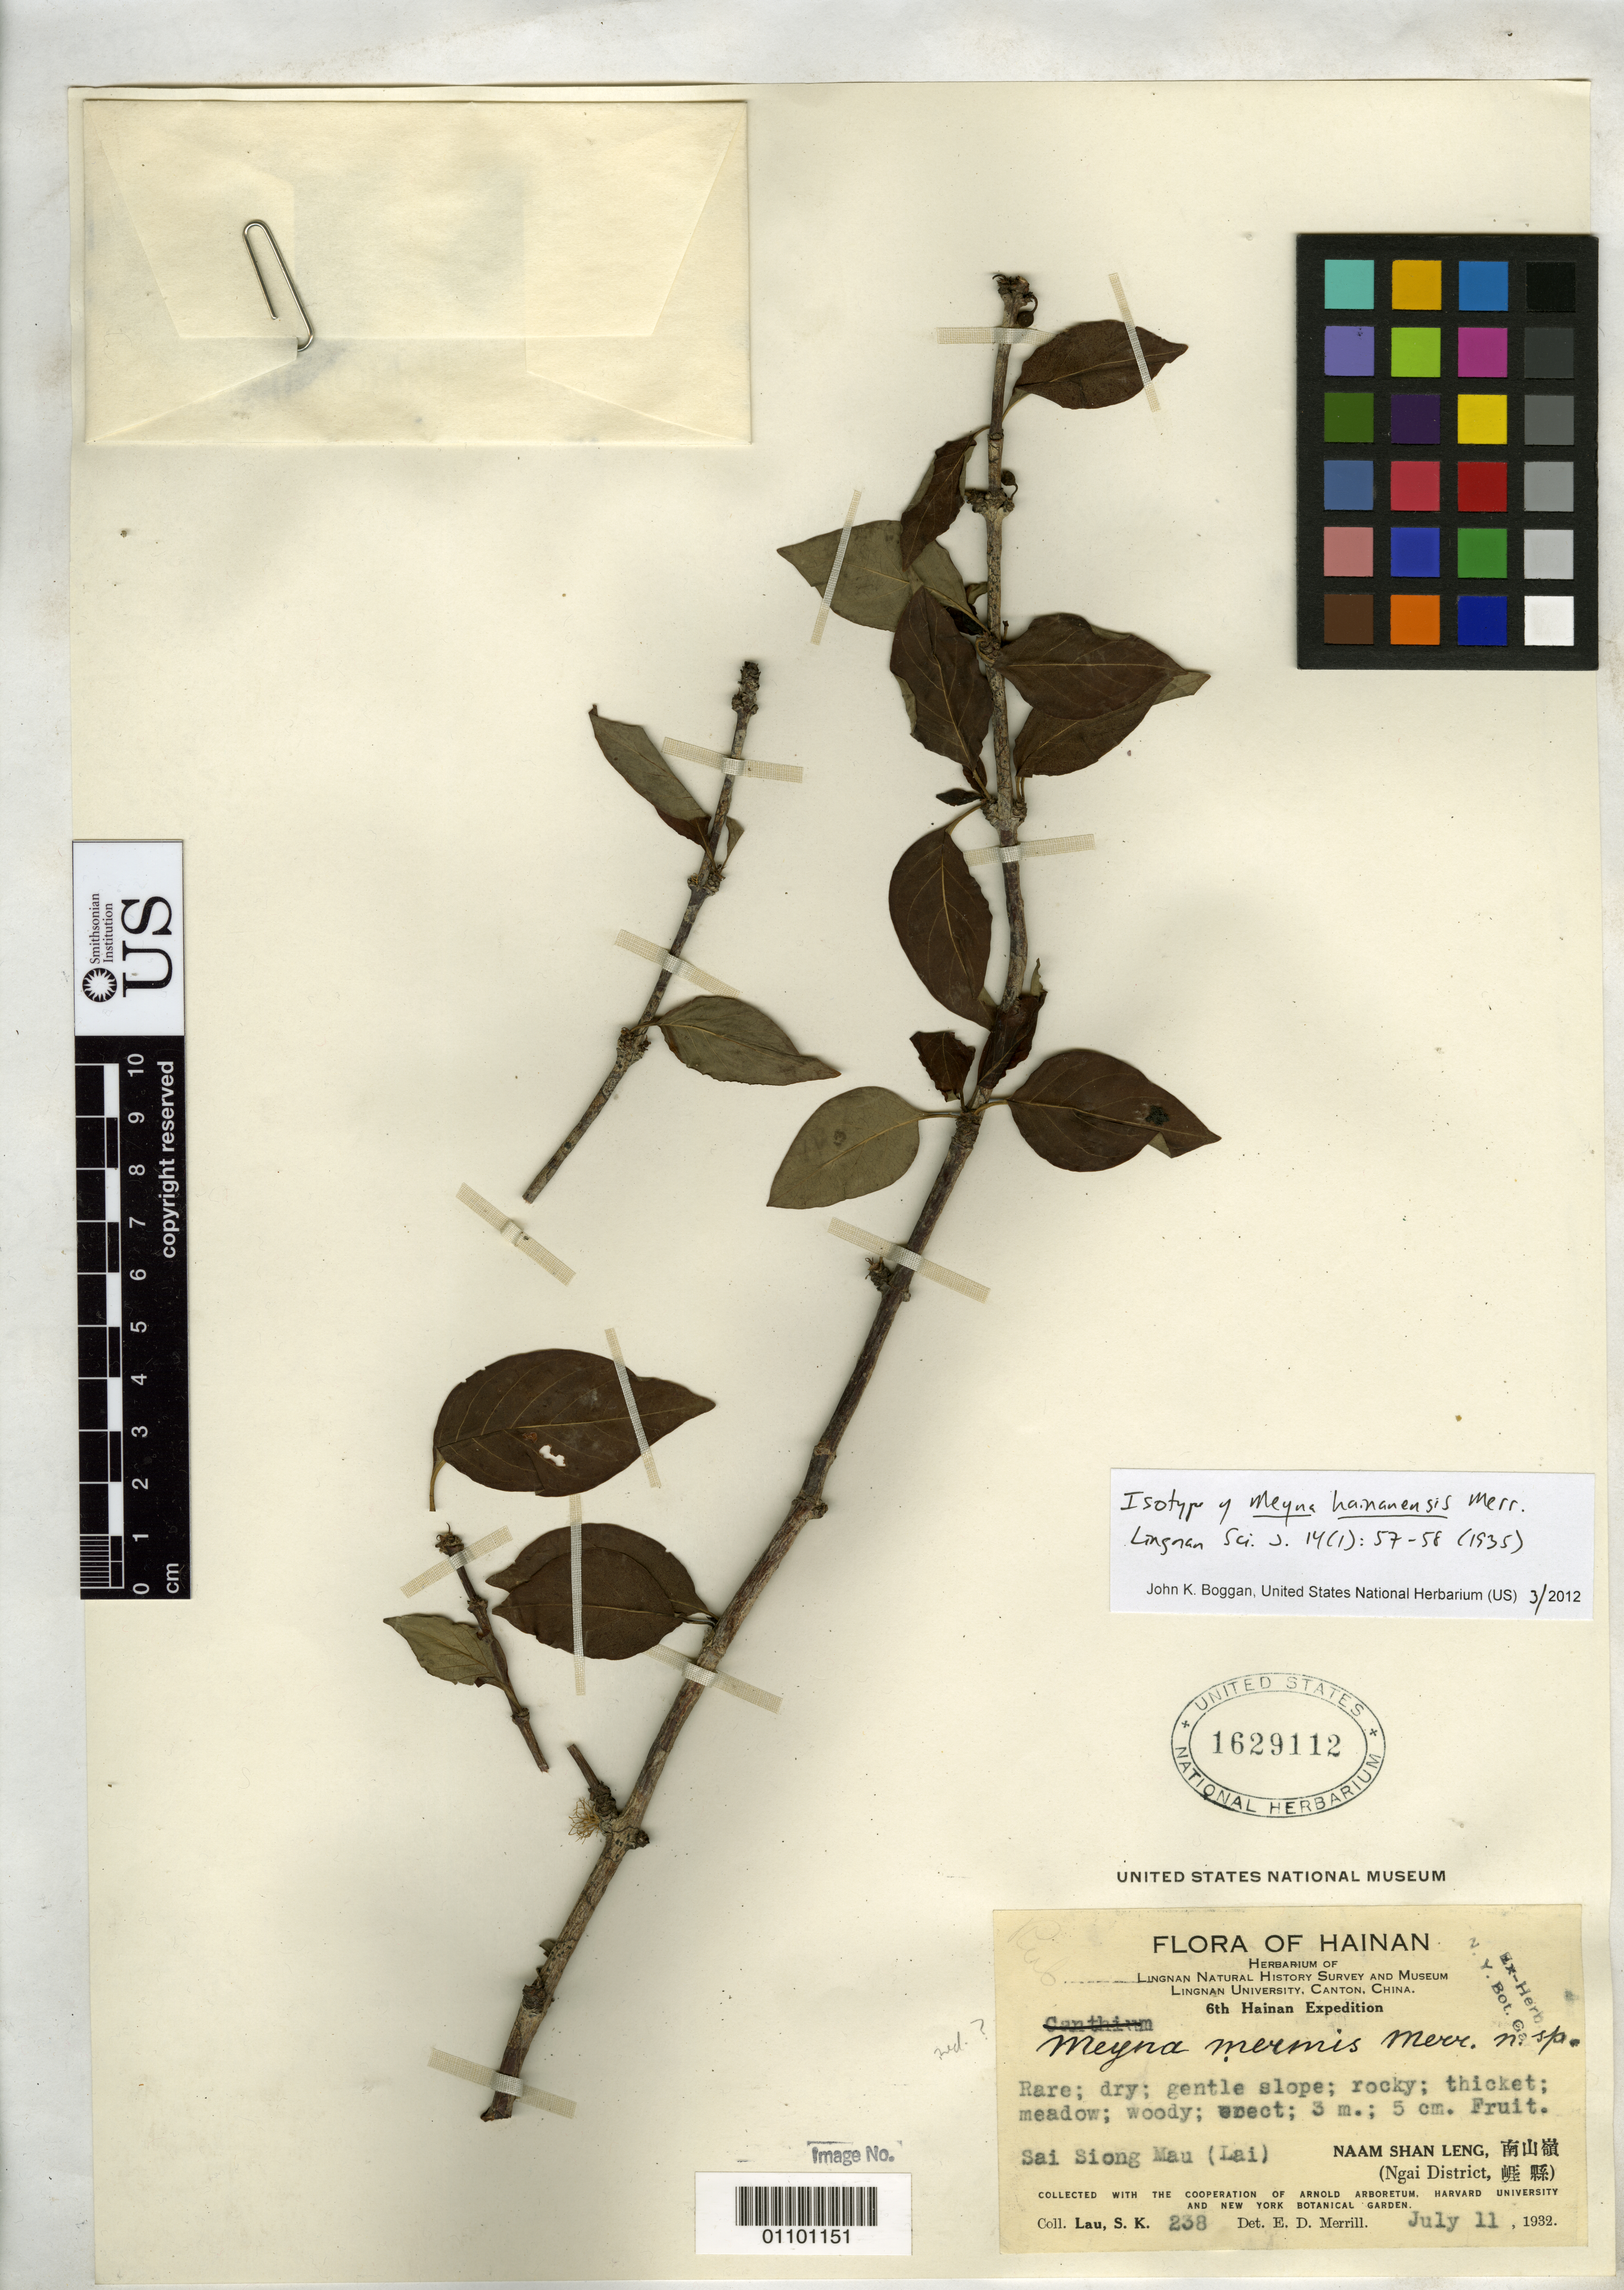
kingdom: Plantae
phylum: Tracheophyta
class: Magnoliopsida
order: Gentianales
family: Rubiaceae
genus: Meyna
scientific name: Meyna hainanensis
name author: Merr.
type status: Isotype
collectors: S. K. Lau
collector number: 238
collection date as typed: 11 Jul 1932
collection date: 1932-07-11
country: China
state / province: Hainan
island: Hainan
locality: Naam Shan Leng (Ngai District).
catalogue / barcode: US 1629112